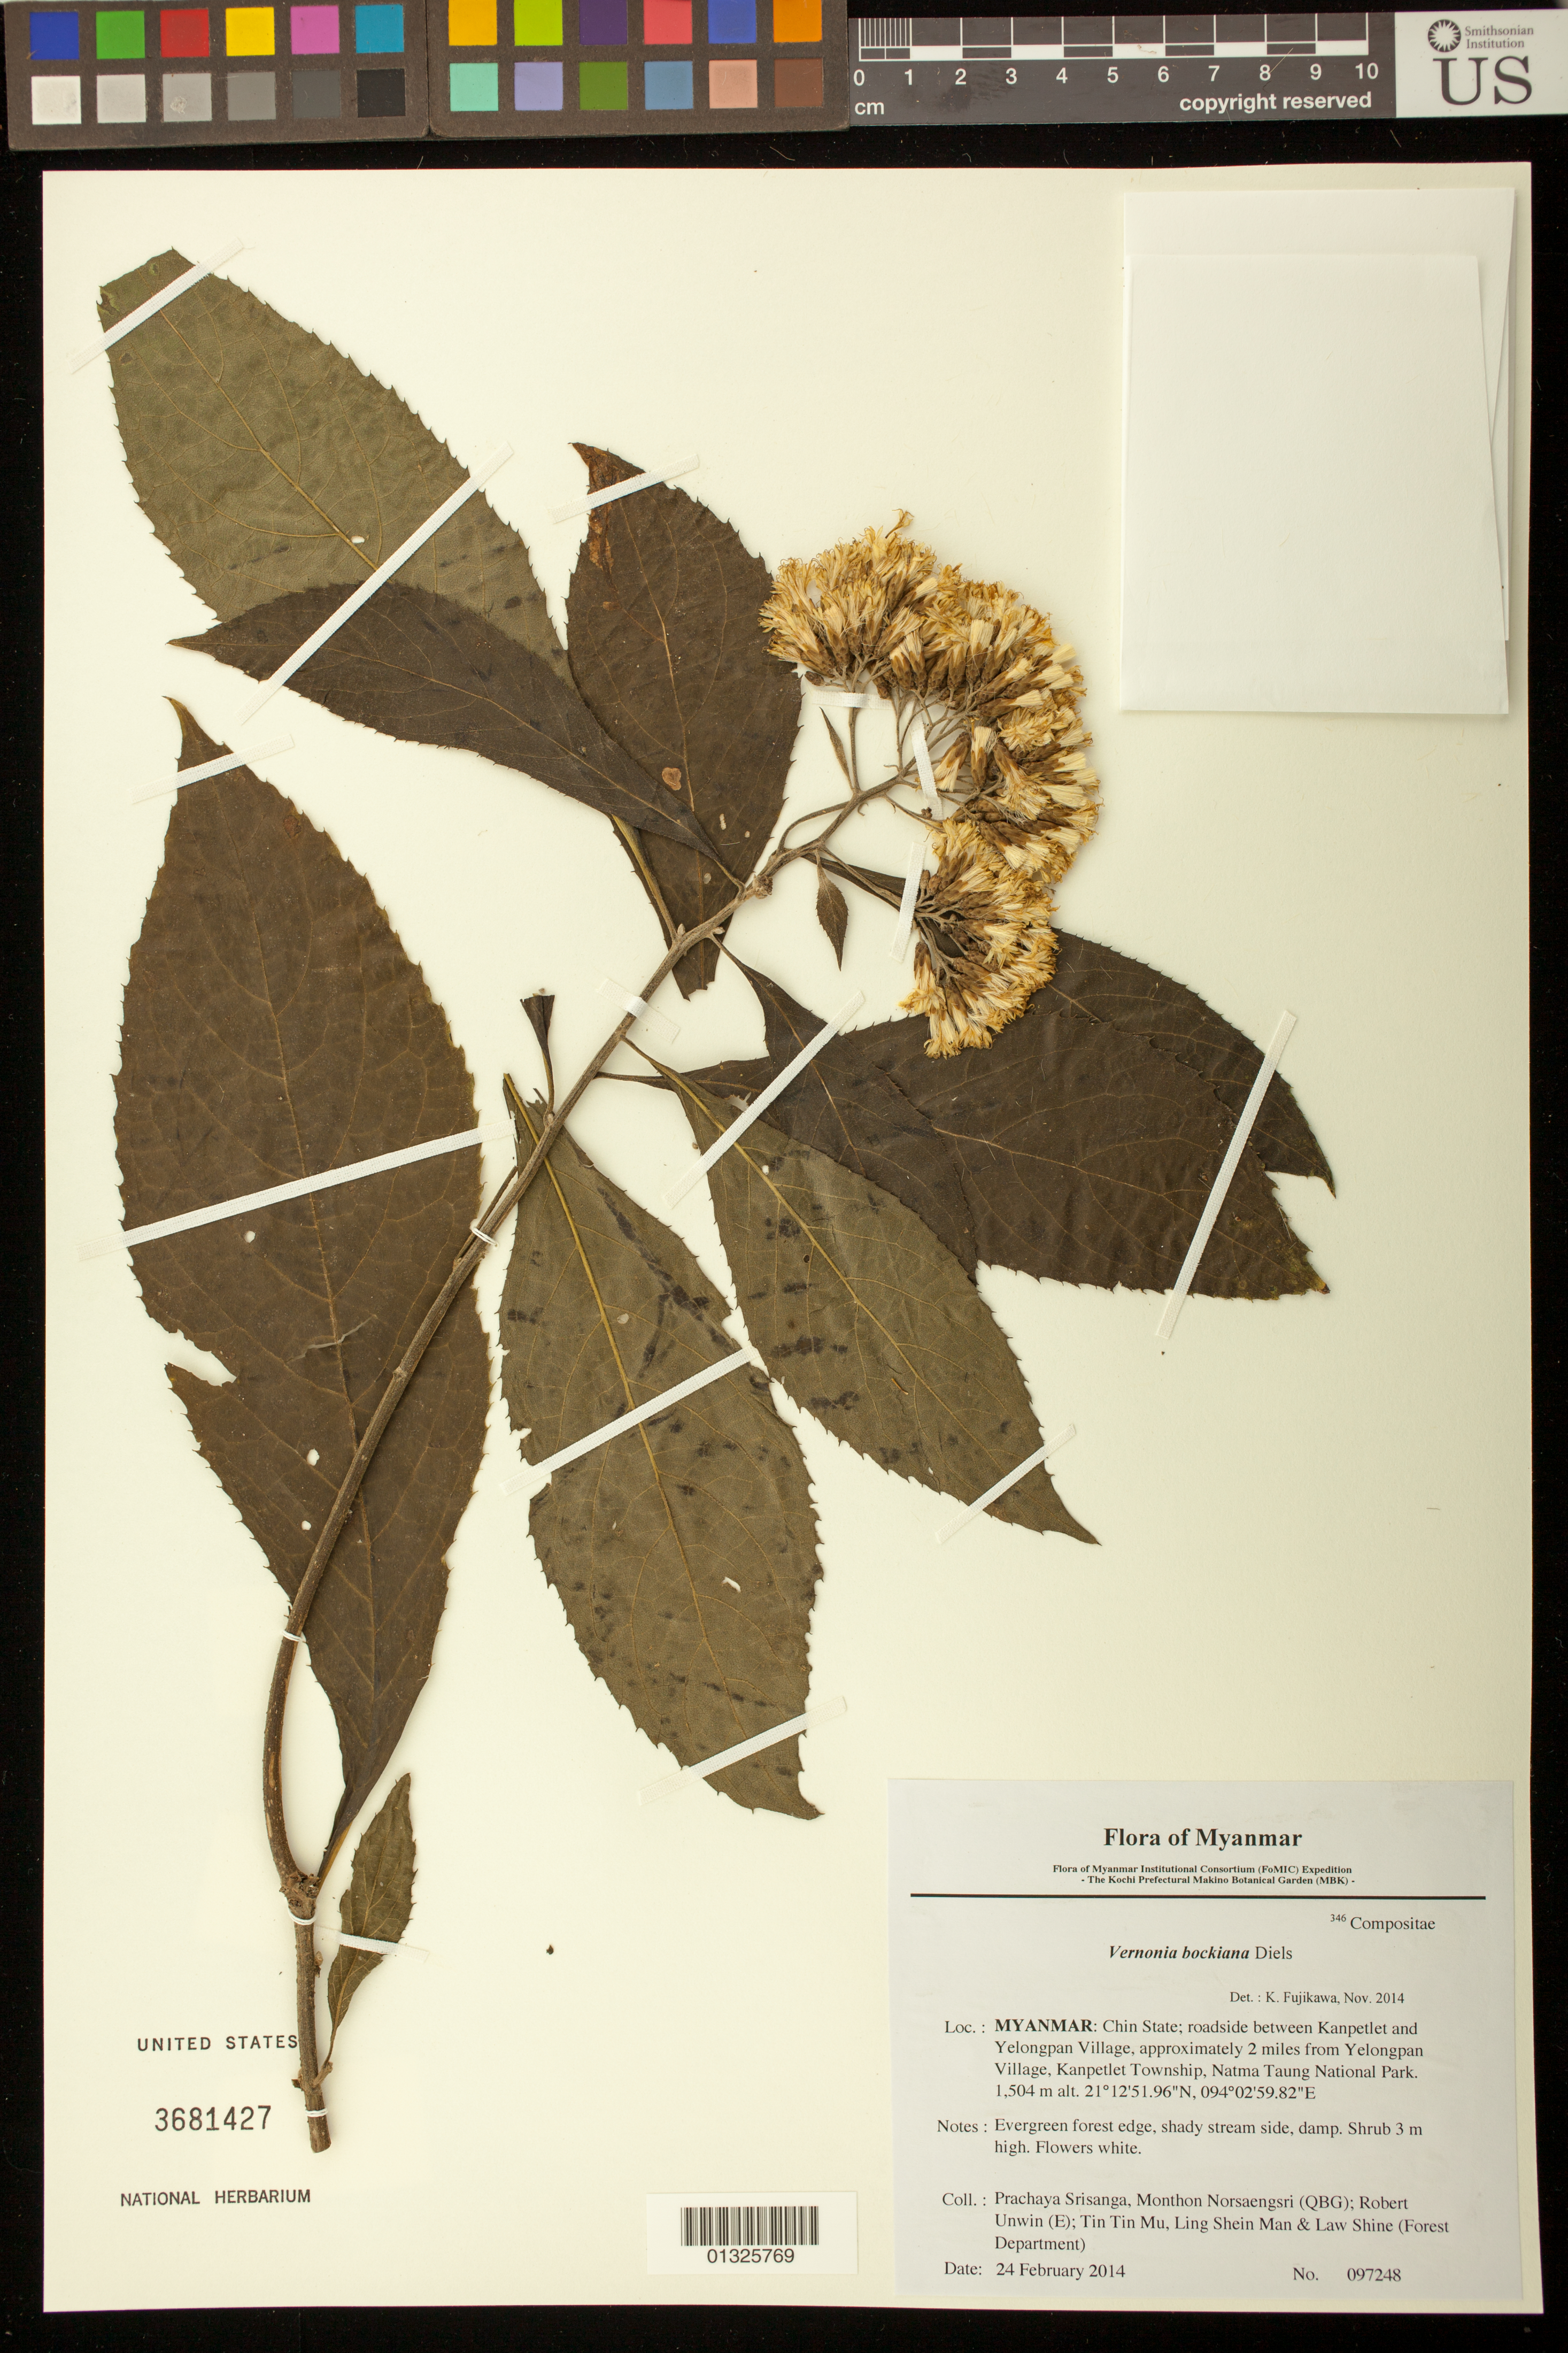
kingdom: Plantae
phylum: Tracheophyta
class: Magnoliopsida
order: Asterales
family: Asteraceae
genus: Strobocalyx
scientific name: Strobocalyx bockiana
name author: (Diels) H. Rob.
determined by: Funk, Vicki A., (BOT), Smithsonian Institution - National Museum of Natural History (UNITED STATES)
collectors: P. Srisanga, M. Norsaengsri, R. Unwin, Tin Tin Mu, Ling Shein Man & L. Shine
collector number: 97248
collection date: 2014-02-24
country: Myanmar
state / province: Chin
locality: Roadside between Kanpetlet and Yelongpan Village, approximately 2 miles from Yelongpan Village, Kanpetlet Township, Natma Taung National Park.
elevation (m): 1504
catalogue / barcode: US 3681427